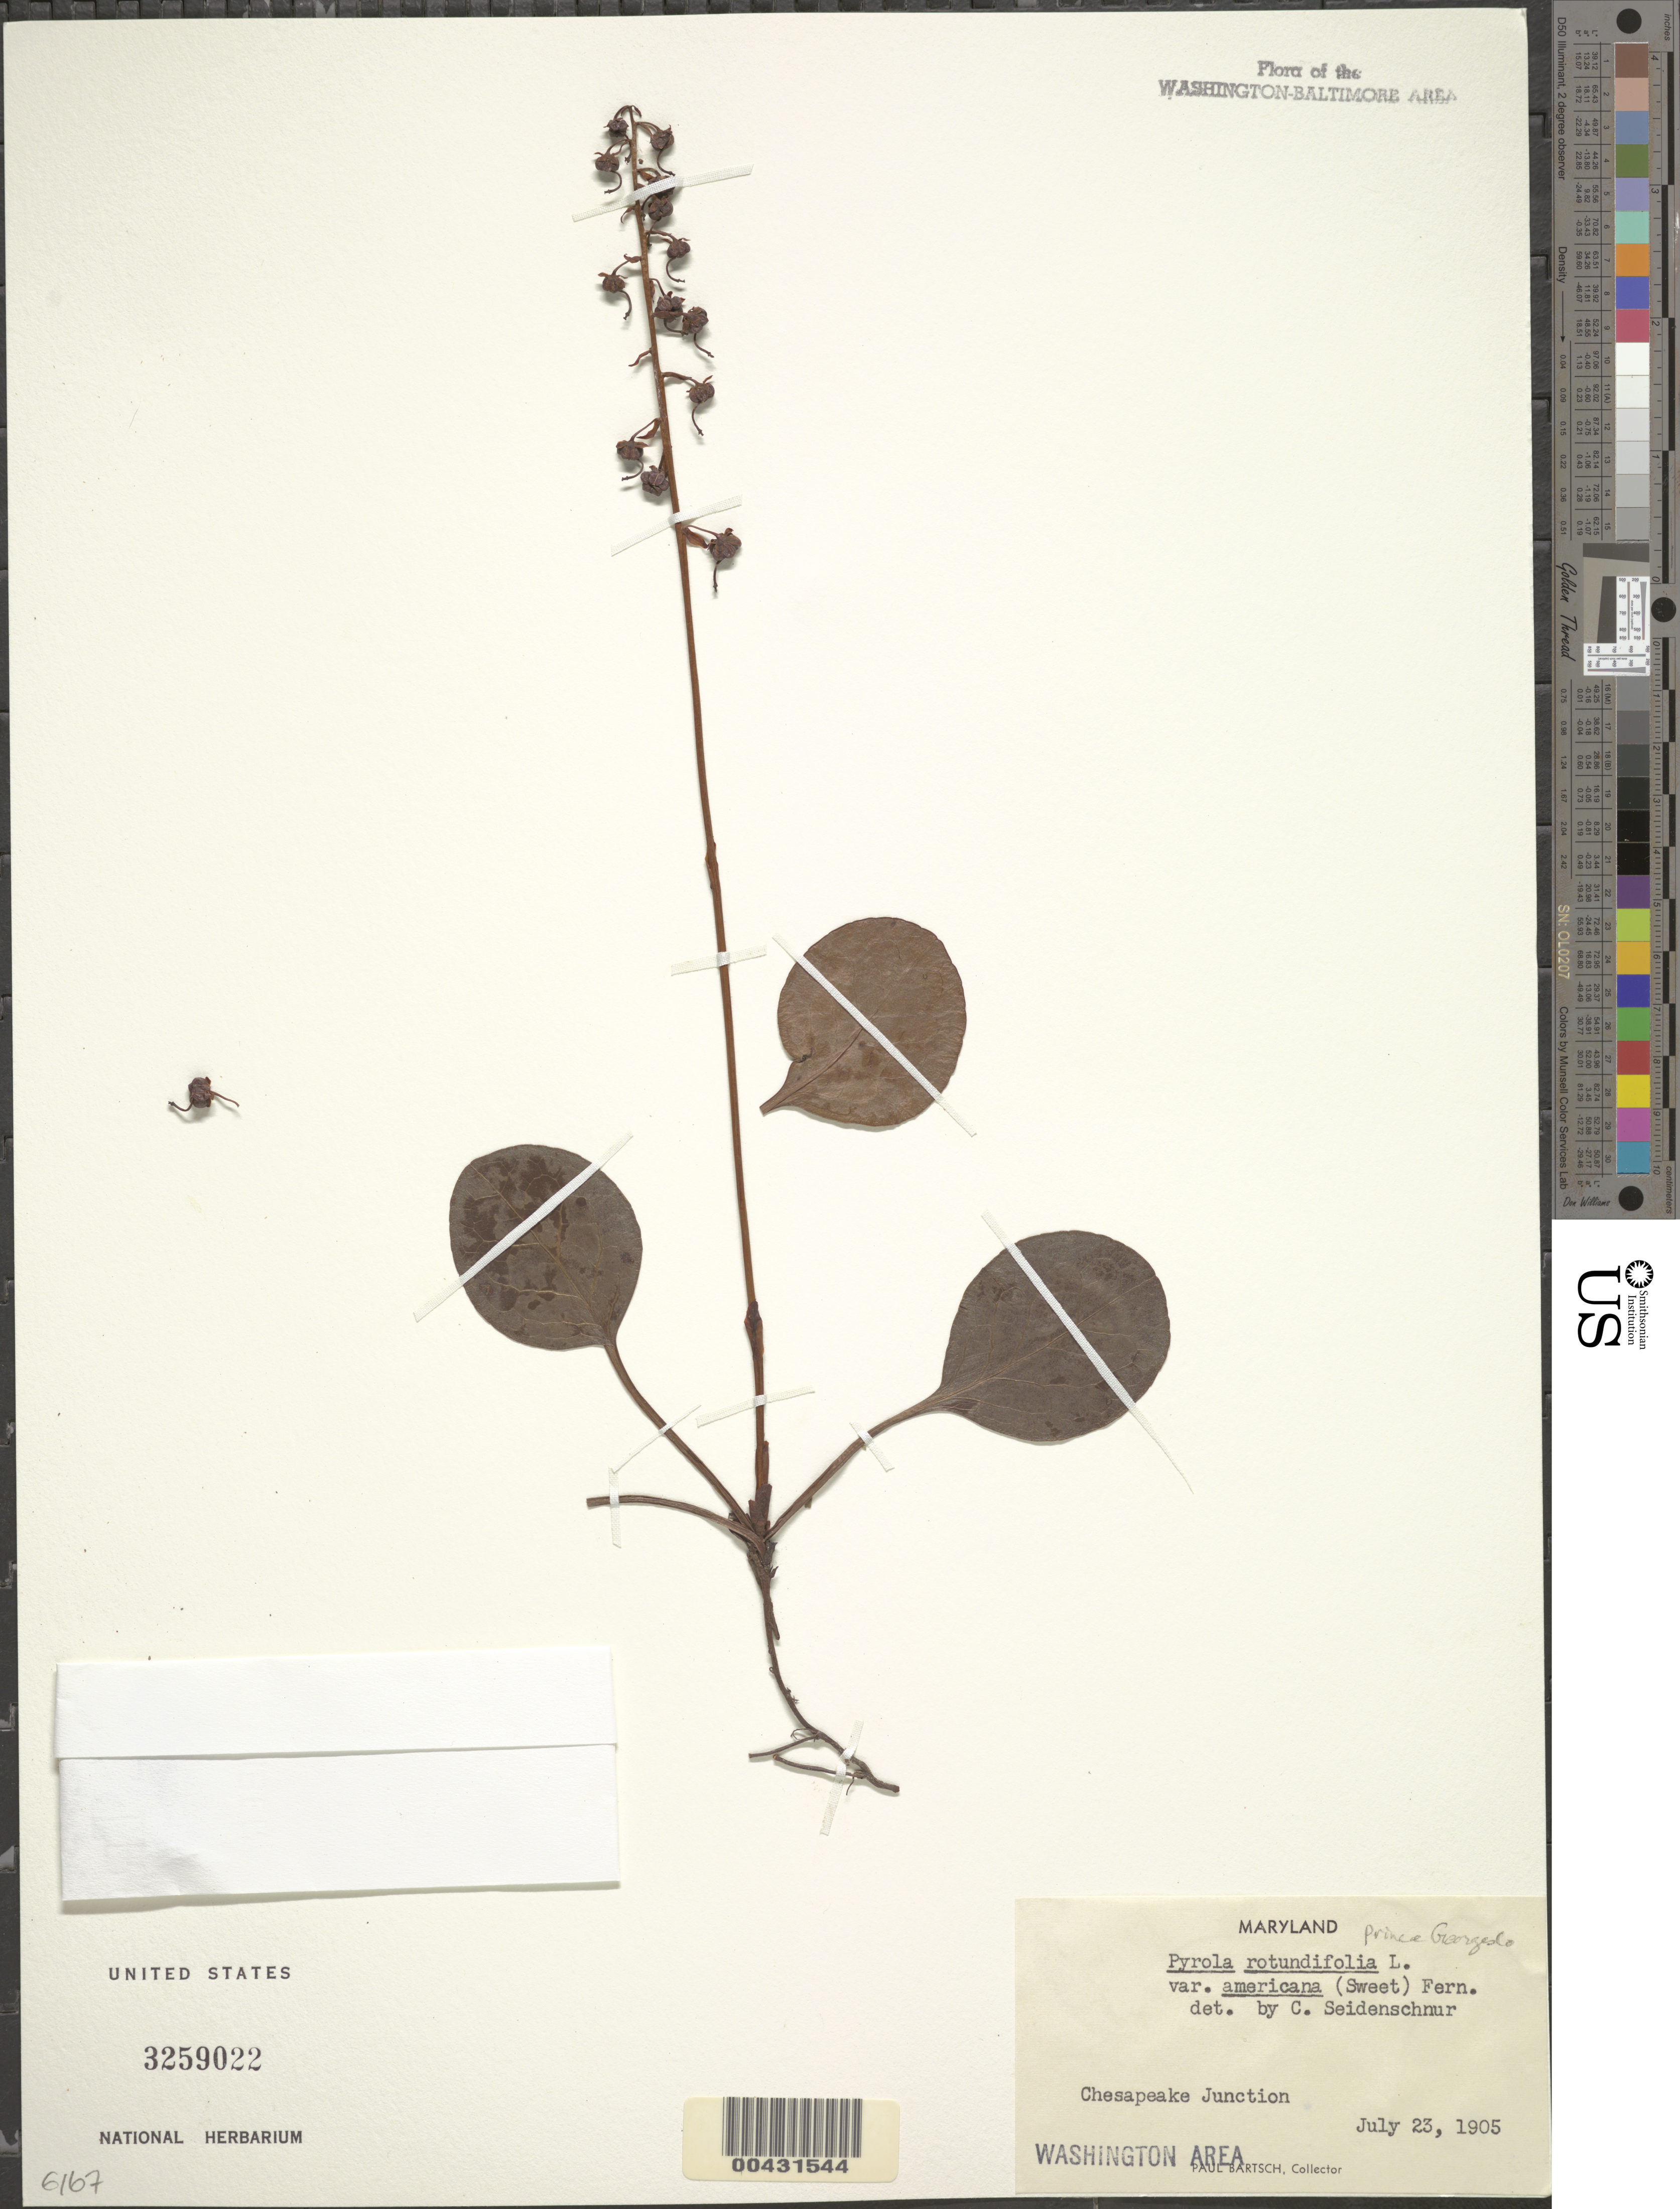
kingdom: Plantae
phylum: Tracheophyta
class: Magnoliopsida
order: Ericales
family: Ericaceae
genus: Pyrola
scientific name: Pyrola rotundifolia var. americana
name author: L.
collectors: P. Bartsch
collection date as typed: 23 Jul 1905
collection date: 1905-07-23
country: United States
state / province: Maryland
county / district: Prince George's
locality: Chesapeake Junction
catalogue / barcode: US 3259022